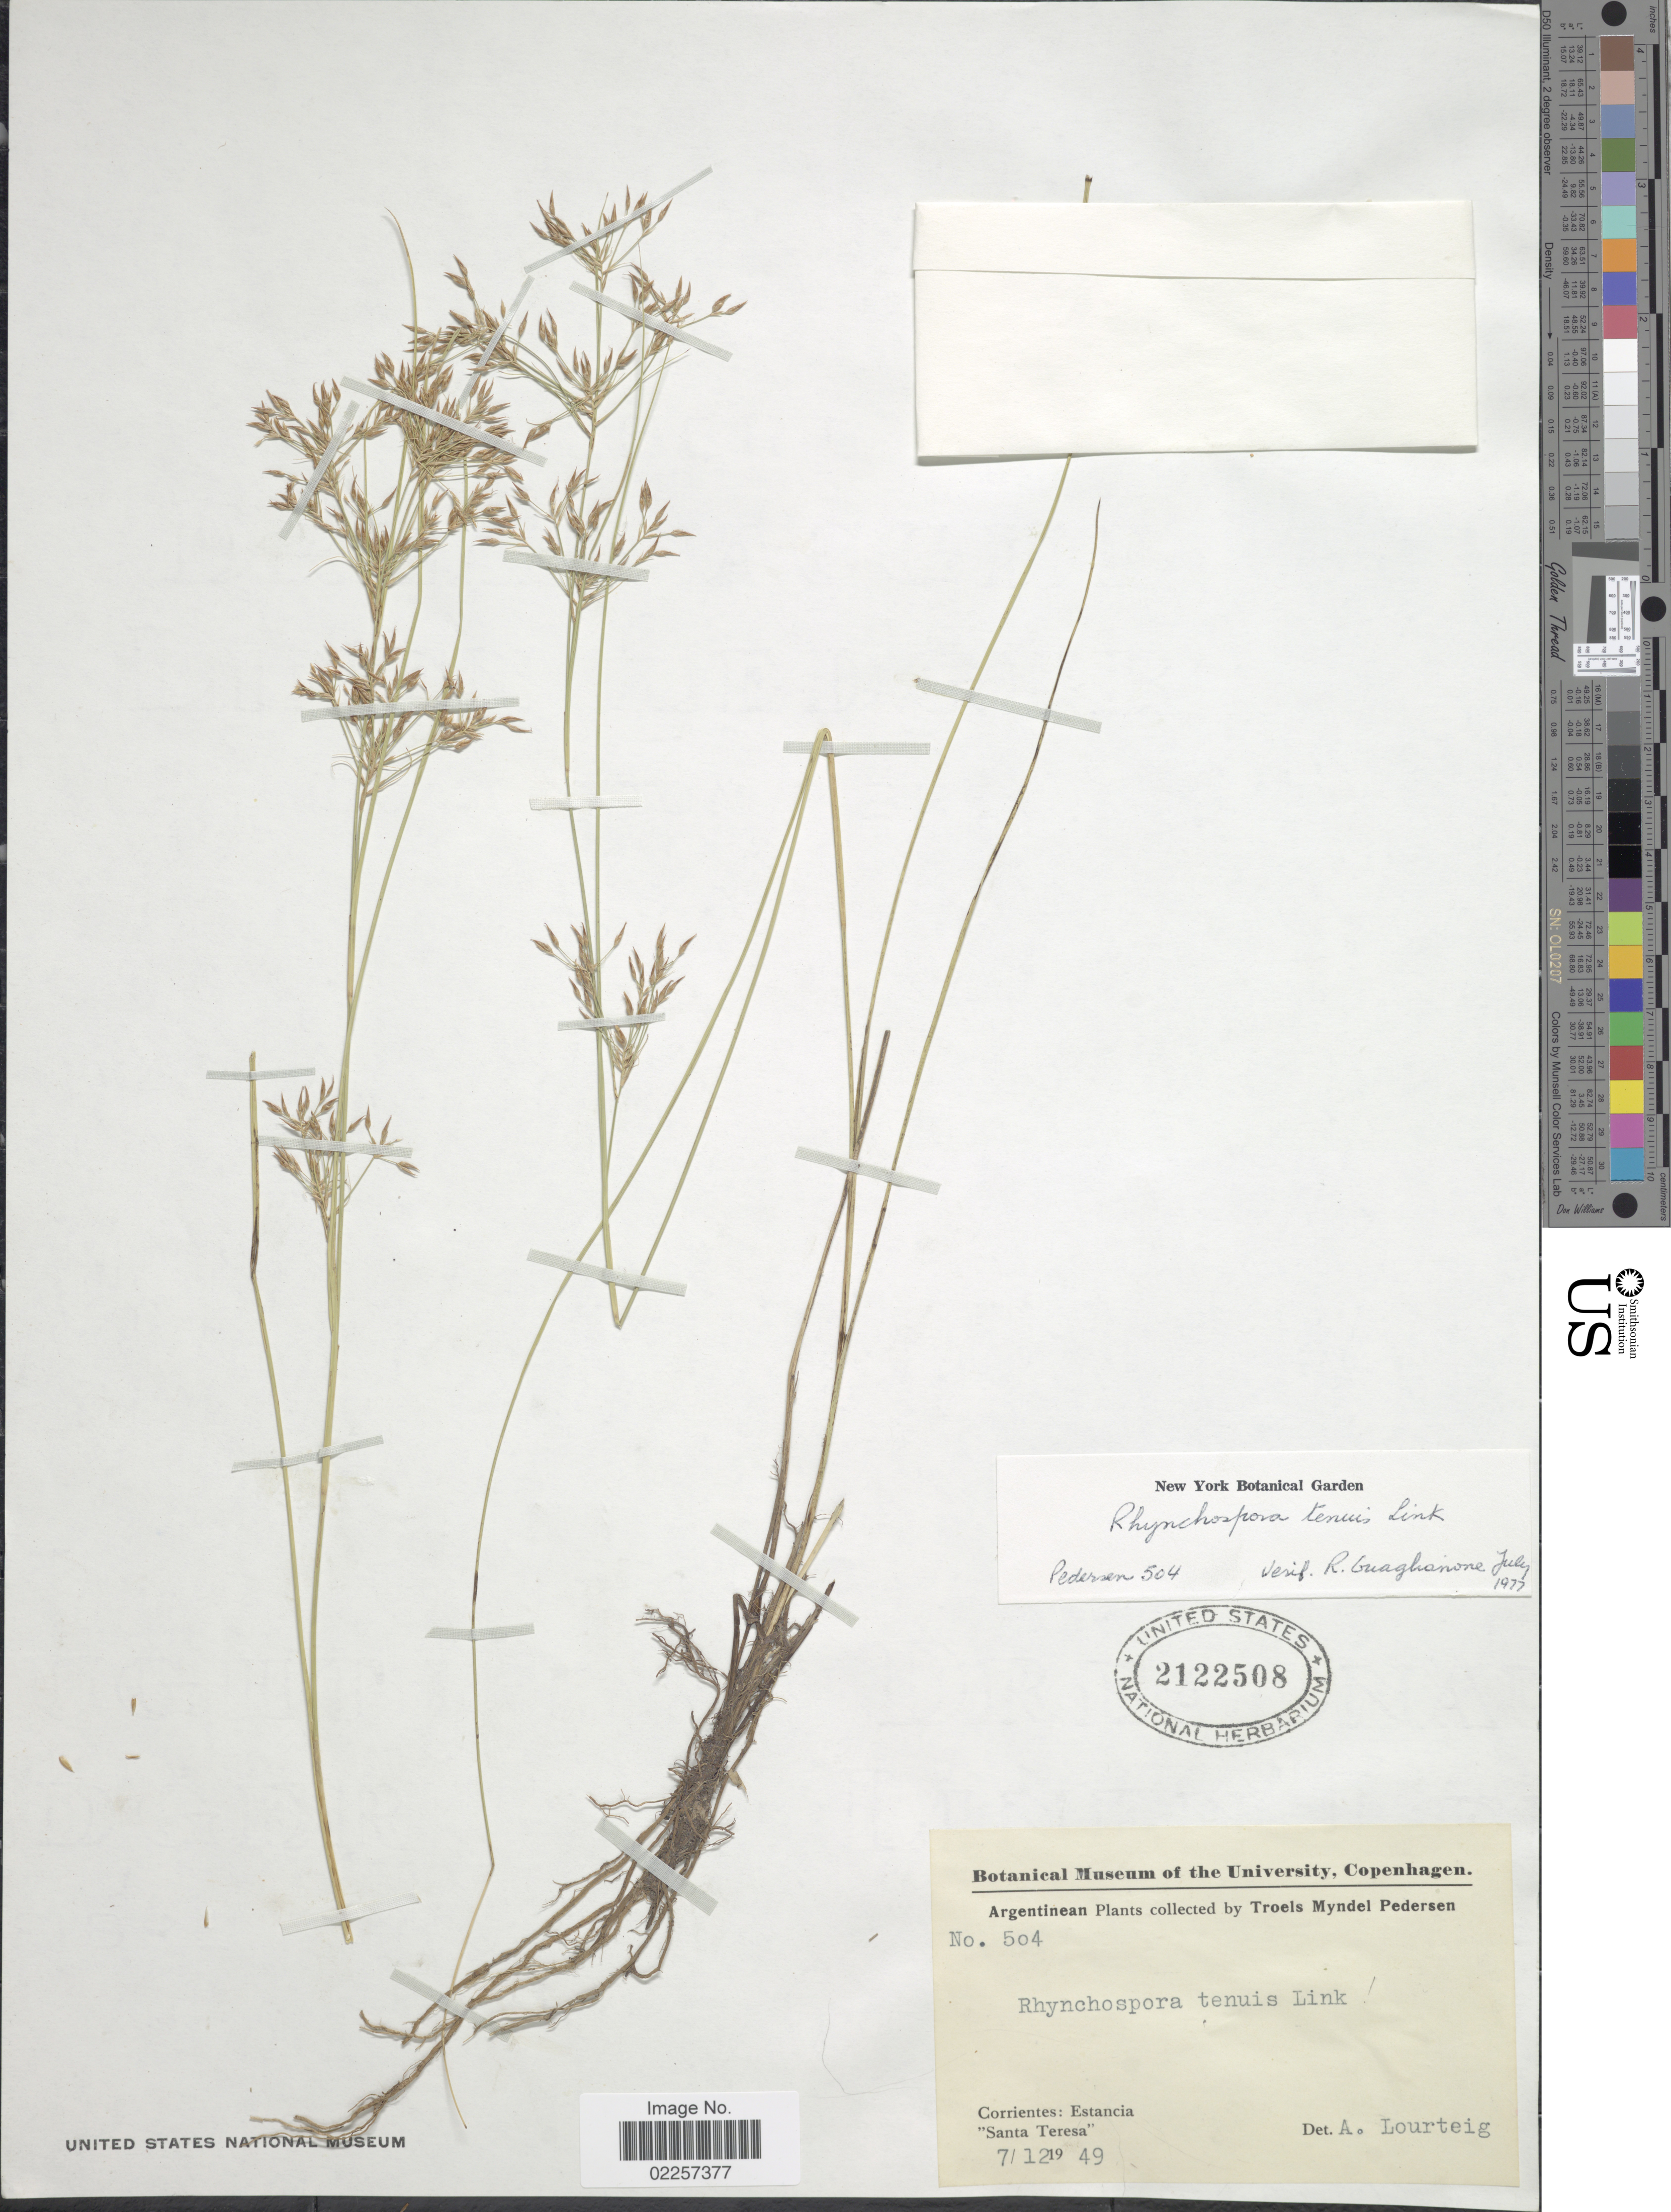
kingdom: Plantae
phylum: Tracheophyta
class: Liliopsida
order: Poales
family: Cyperaceae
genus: Rhynchospora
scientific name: Rhynchospora tenuis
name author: Link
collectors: T. Pederson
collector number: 504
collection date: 1949-12-07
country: Argentina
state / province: Corrientes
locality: Estancia "Santa Teresa"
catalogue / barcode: US 2122508